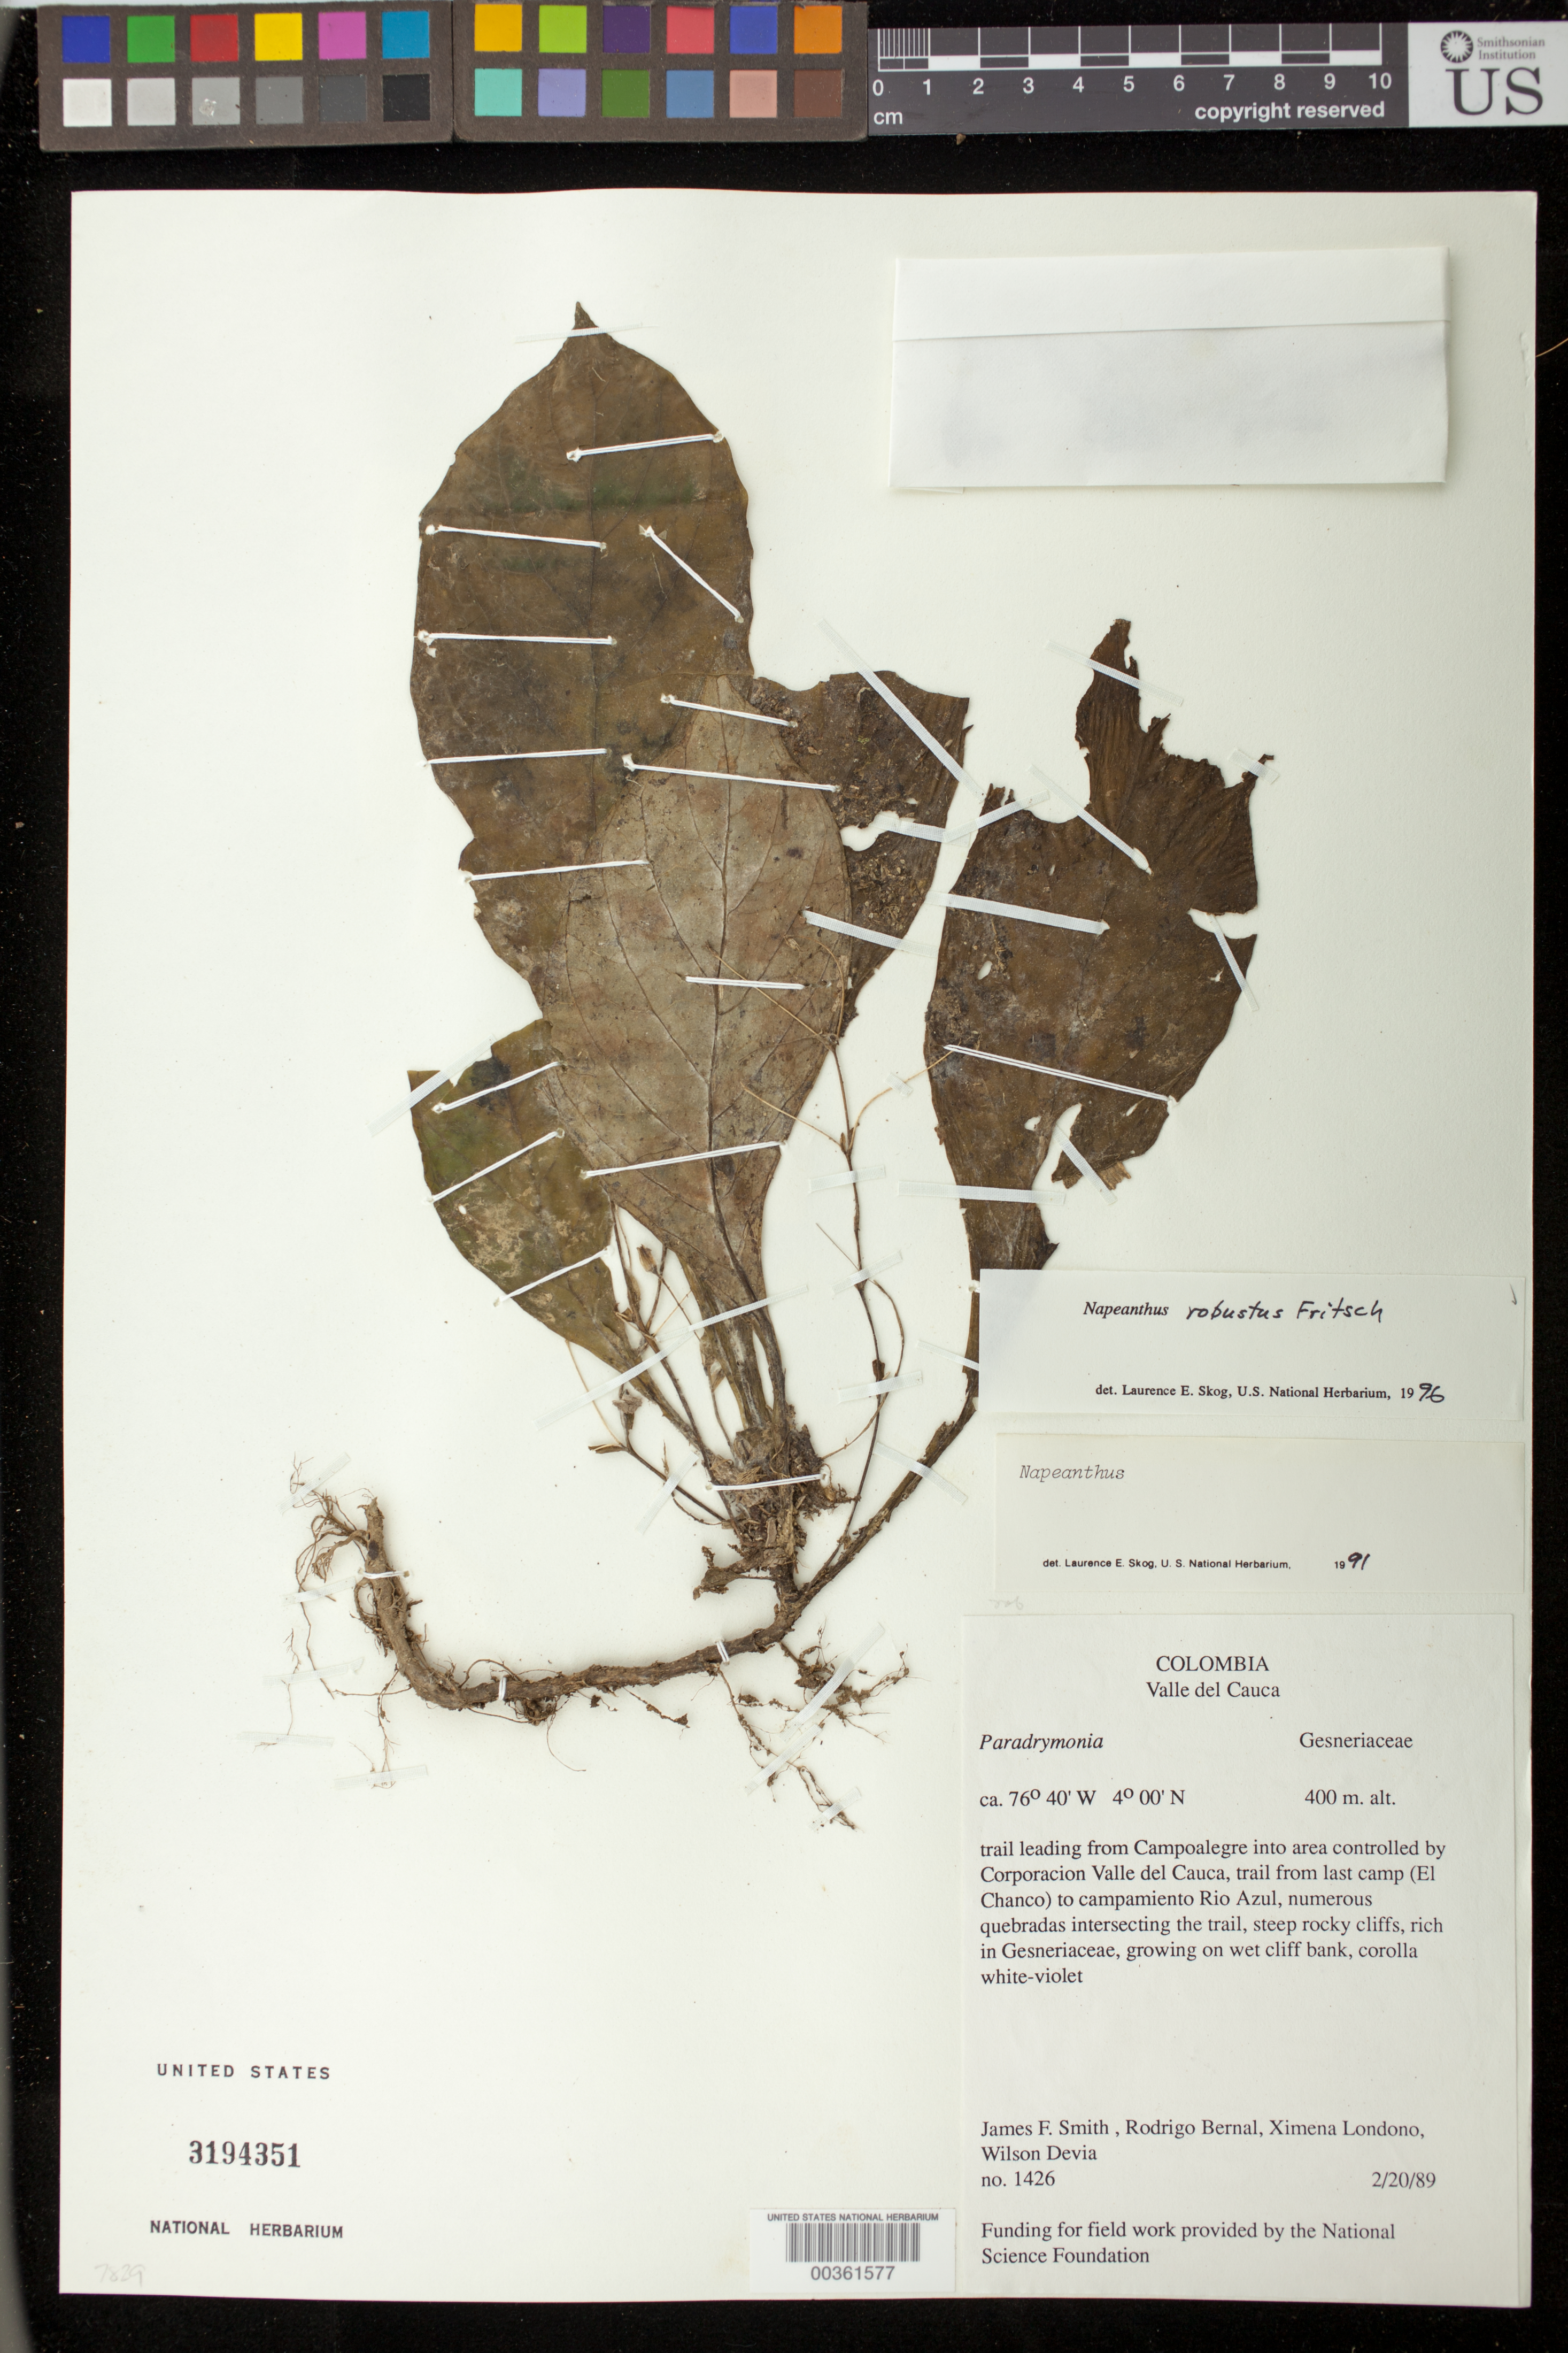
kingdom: Plantae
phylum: Tracheophyta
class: Magnoliopsida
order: Lamiales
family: Gesneriaceae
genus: Napeanthus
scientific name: Napeanthus robustus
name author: Fritsch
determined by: Skog, Laurence E.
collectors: J. Smith, R. Bernal, X. Londoño & W. Devia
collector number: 1426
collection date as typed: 20 Feb 1989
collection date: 1989-02-20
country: Colombia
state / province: Valle del Cauca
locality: Trail leading from Campoalegre into area controlled by Corporacion Valle del Cauca, trail from last camp (El Chanco) to campamiento Rio Azul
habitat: Numerous quebradas intersecting the trail, steep rocky cliffs, rich in Gesneriaceae; growing on wet cliff bank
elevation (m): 400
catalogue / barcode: US 3194351